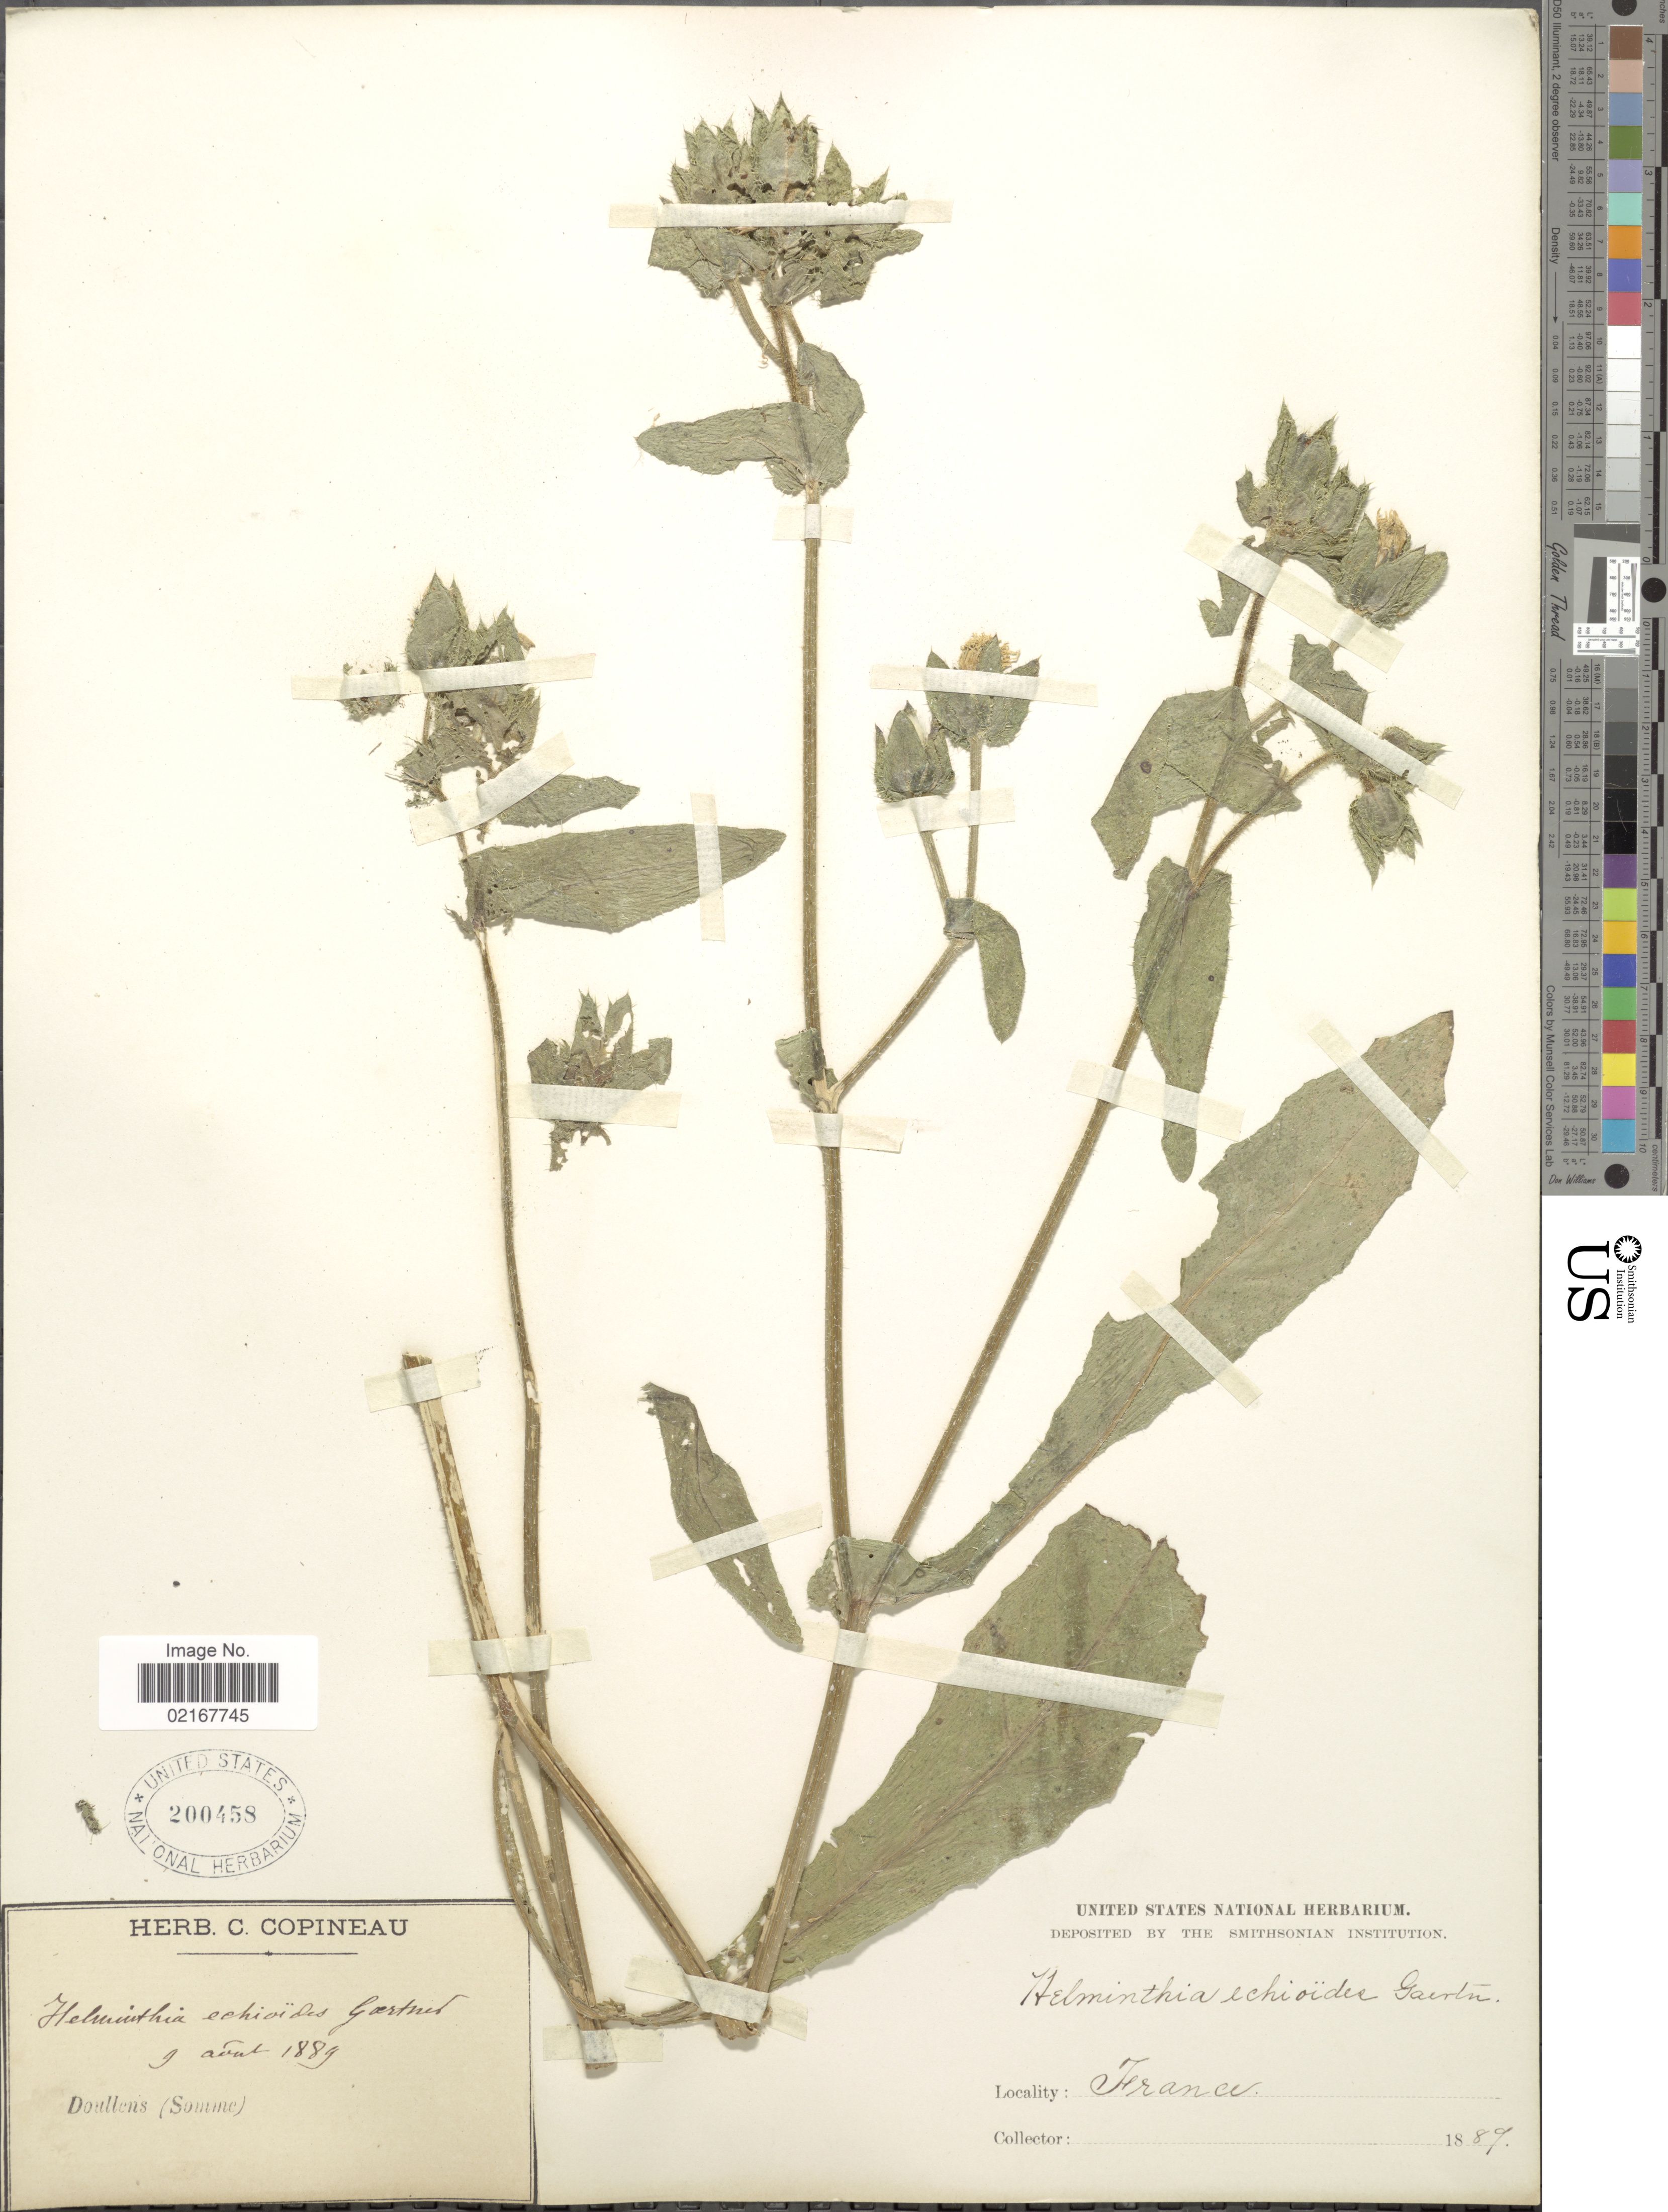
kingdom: Plantae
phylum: Tracheophyta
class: Magnoliopsida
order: Asterales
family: Asteraceae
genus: Helminthotheca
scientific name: Helminthotheca echioides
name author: (L.) Holub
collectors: ex herb. C. Copineau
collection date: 1889-08-09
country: France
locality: Doullens (Somme)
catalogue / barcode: US 200458